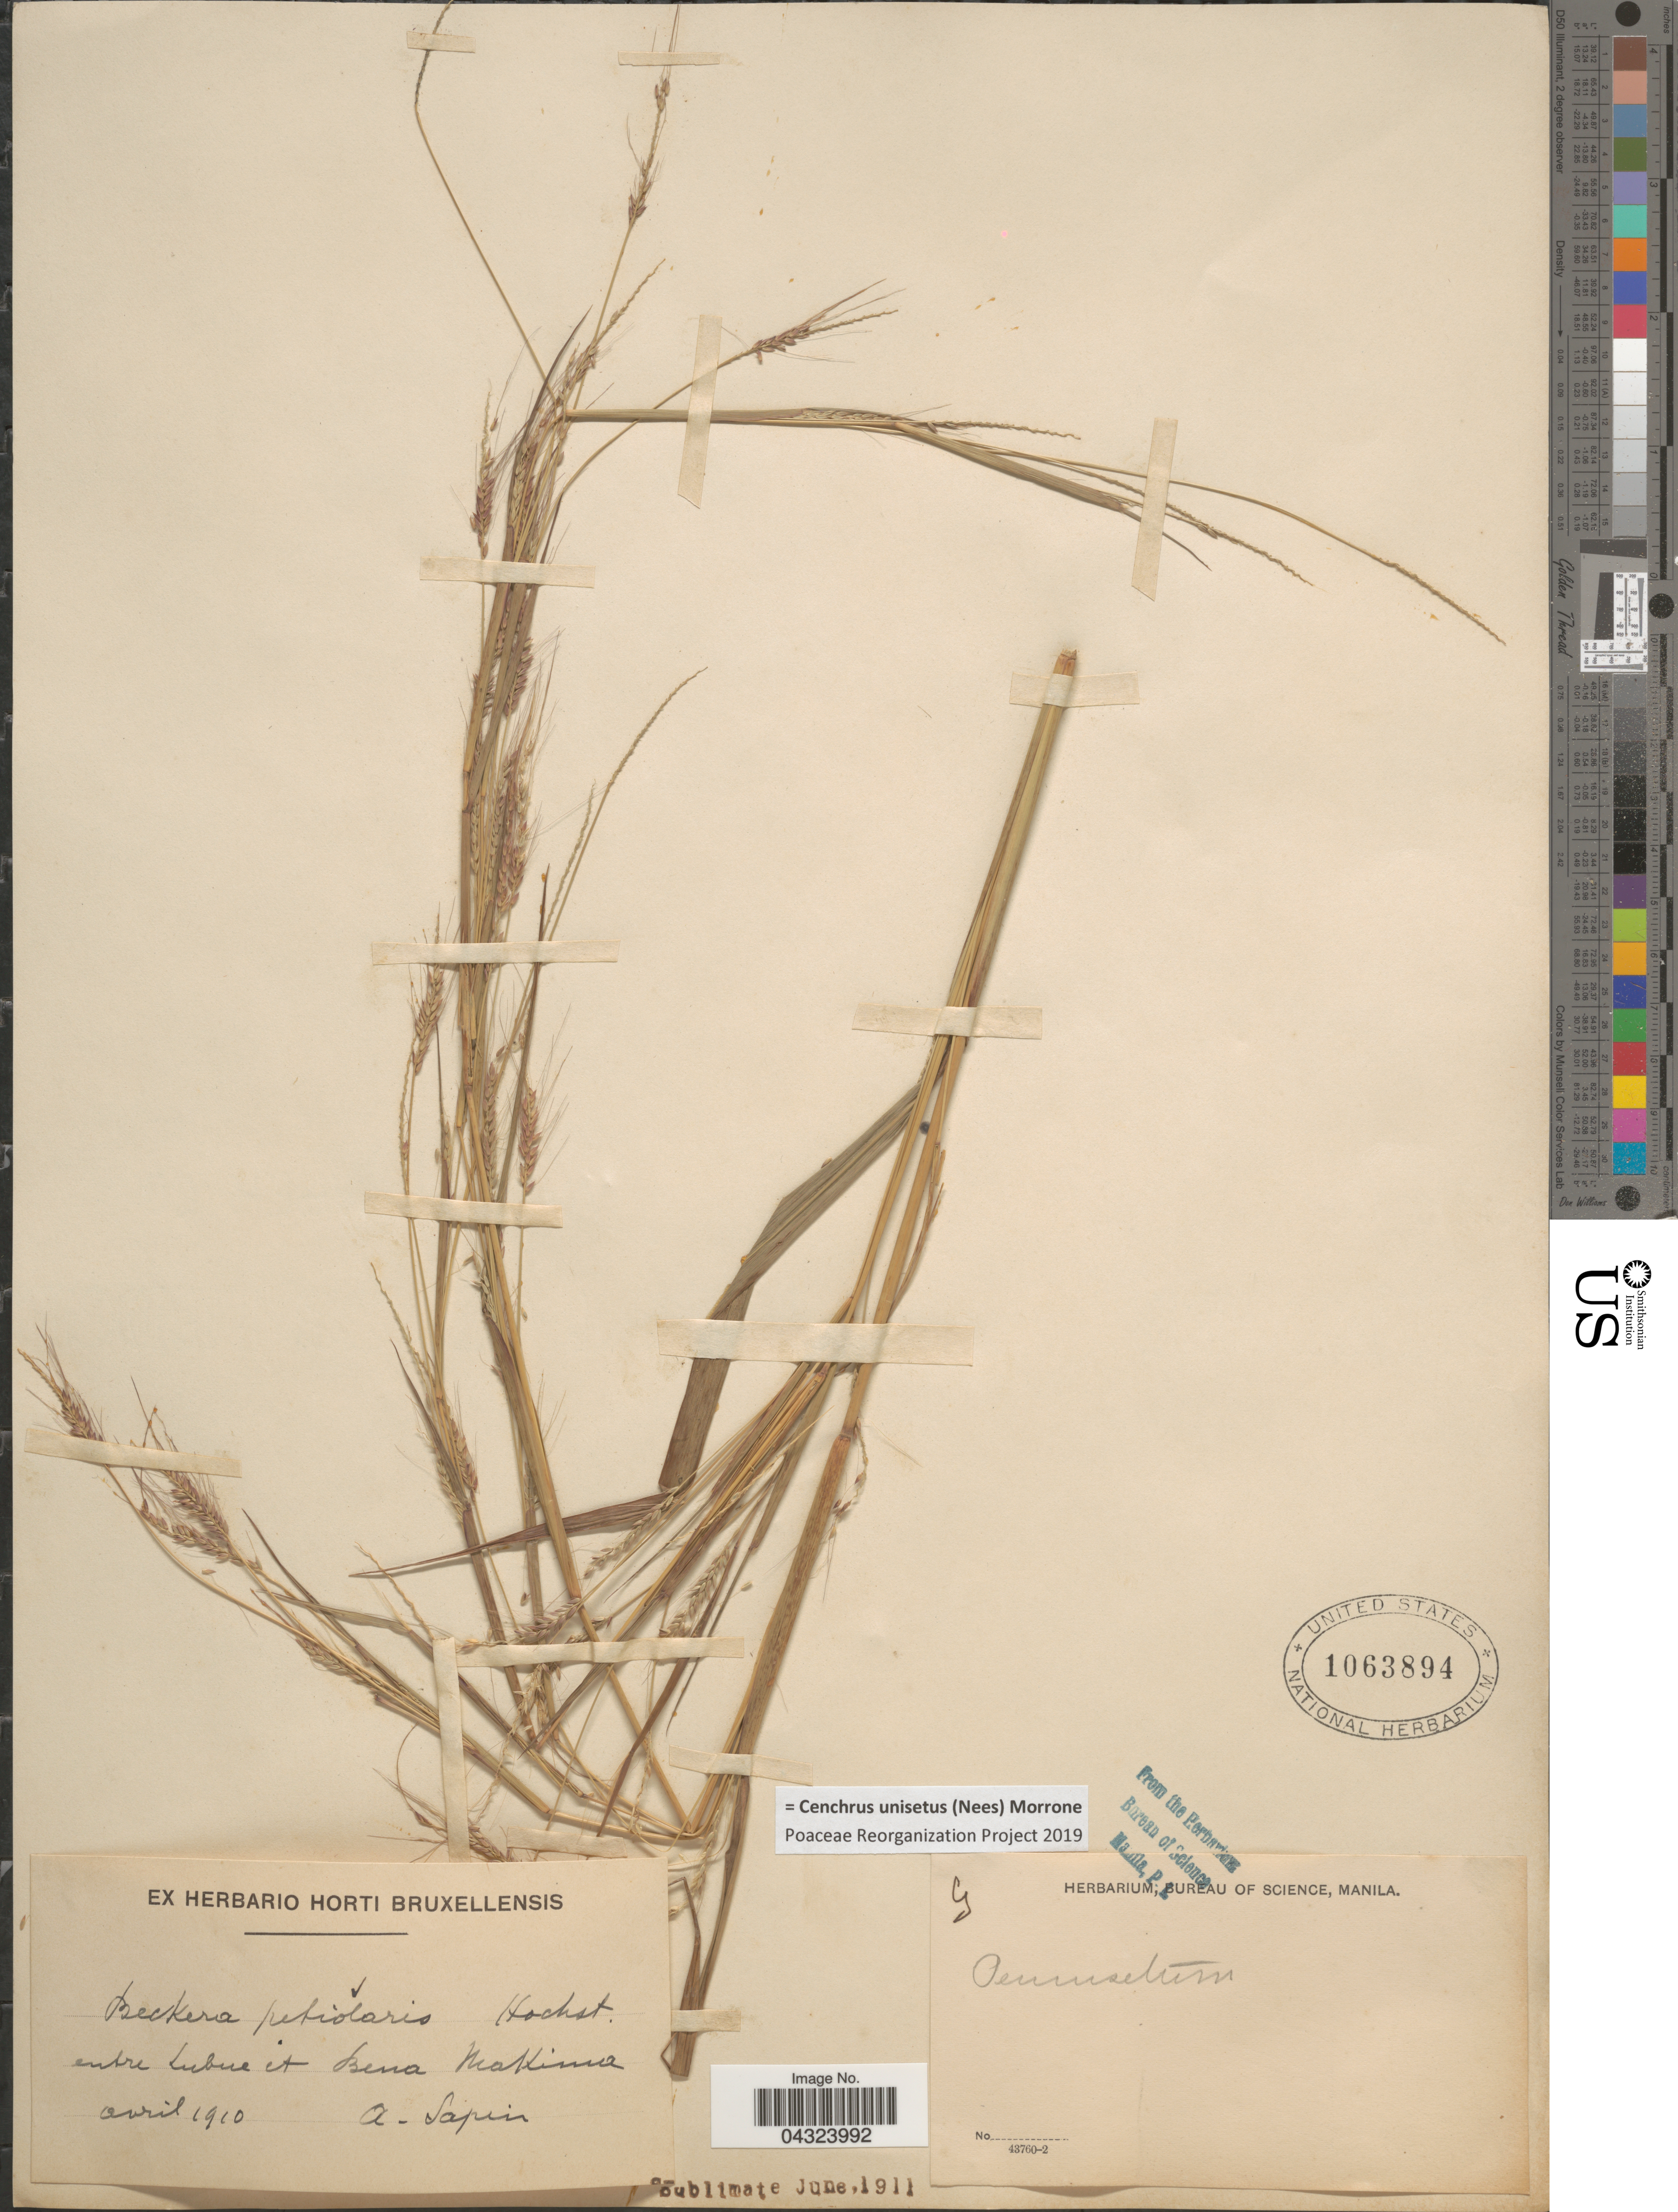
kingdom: Plantae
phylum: Tracheophyta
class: Liliopsida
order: Poales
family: Poaceae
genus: Cenchrus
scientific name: Cenchrus unisetus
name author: (Nees) Morrone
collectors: A. Sapin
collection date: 1910-04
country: Congo, Democratic Republic of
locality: Entre Lubue et Bena Makima.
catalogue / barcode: US 1063894